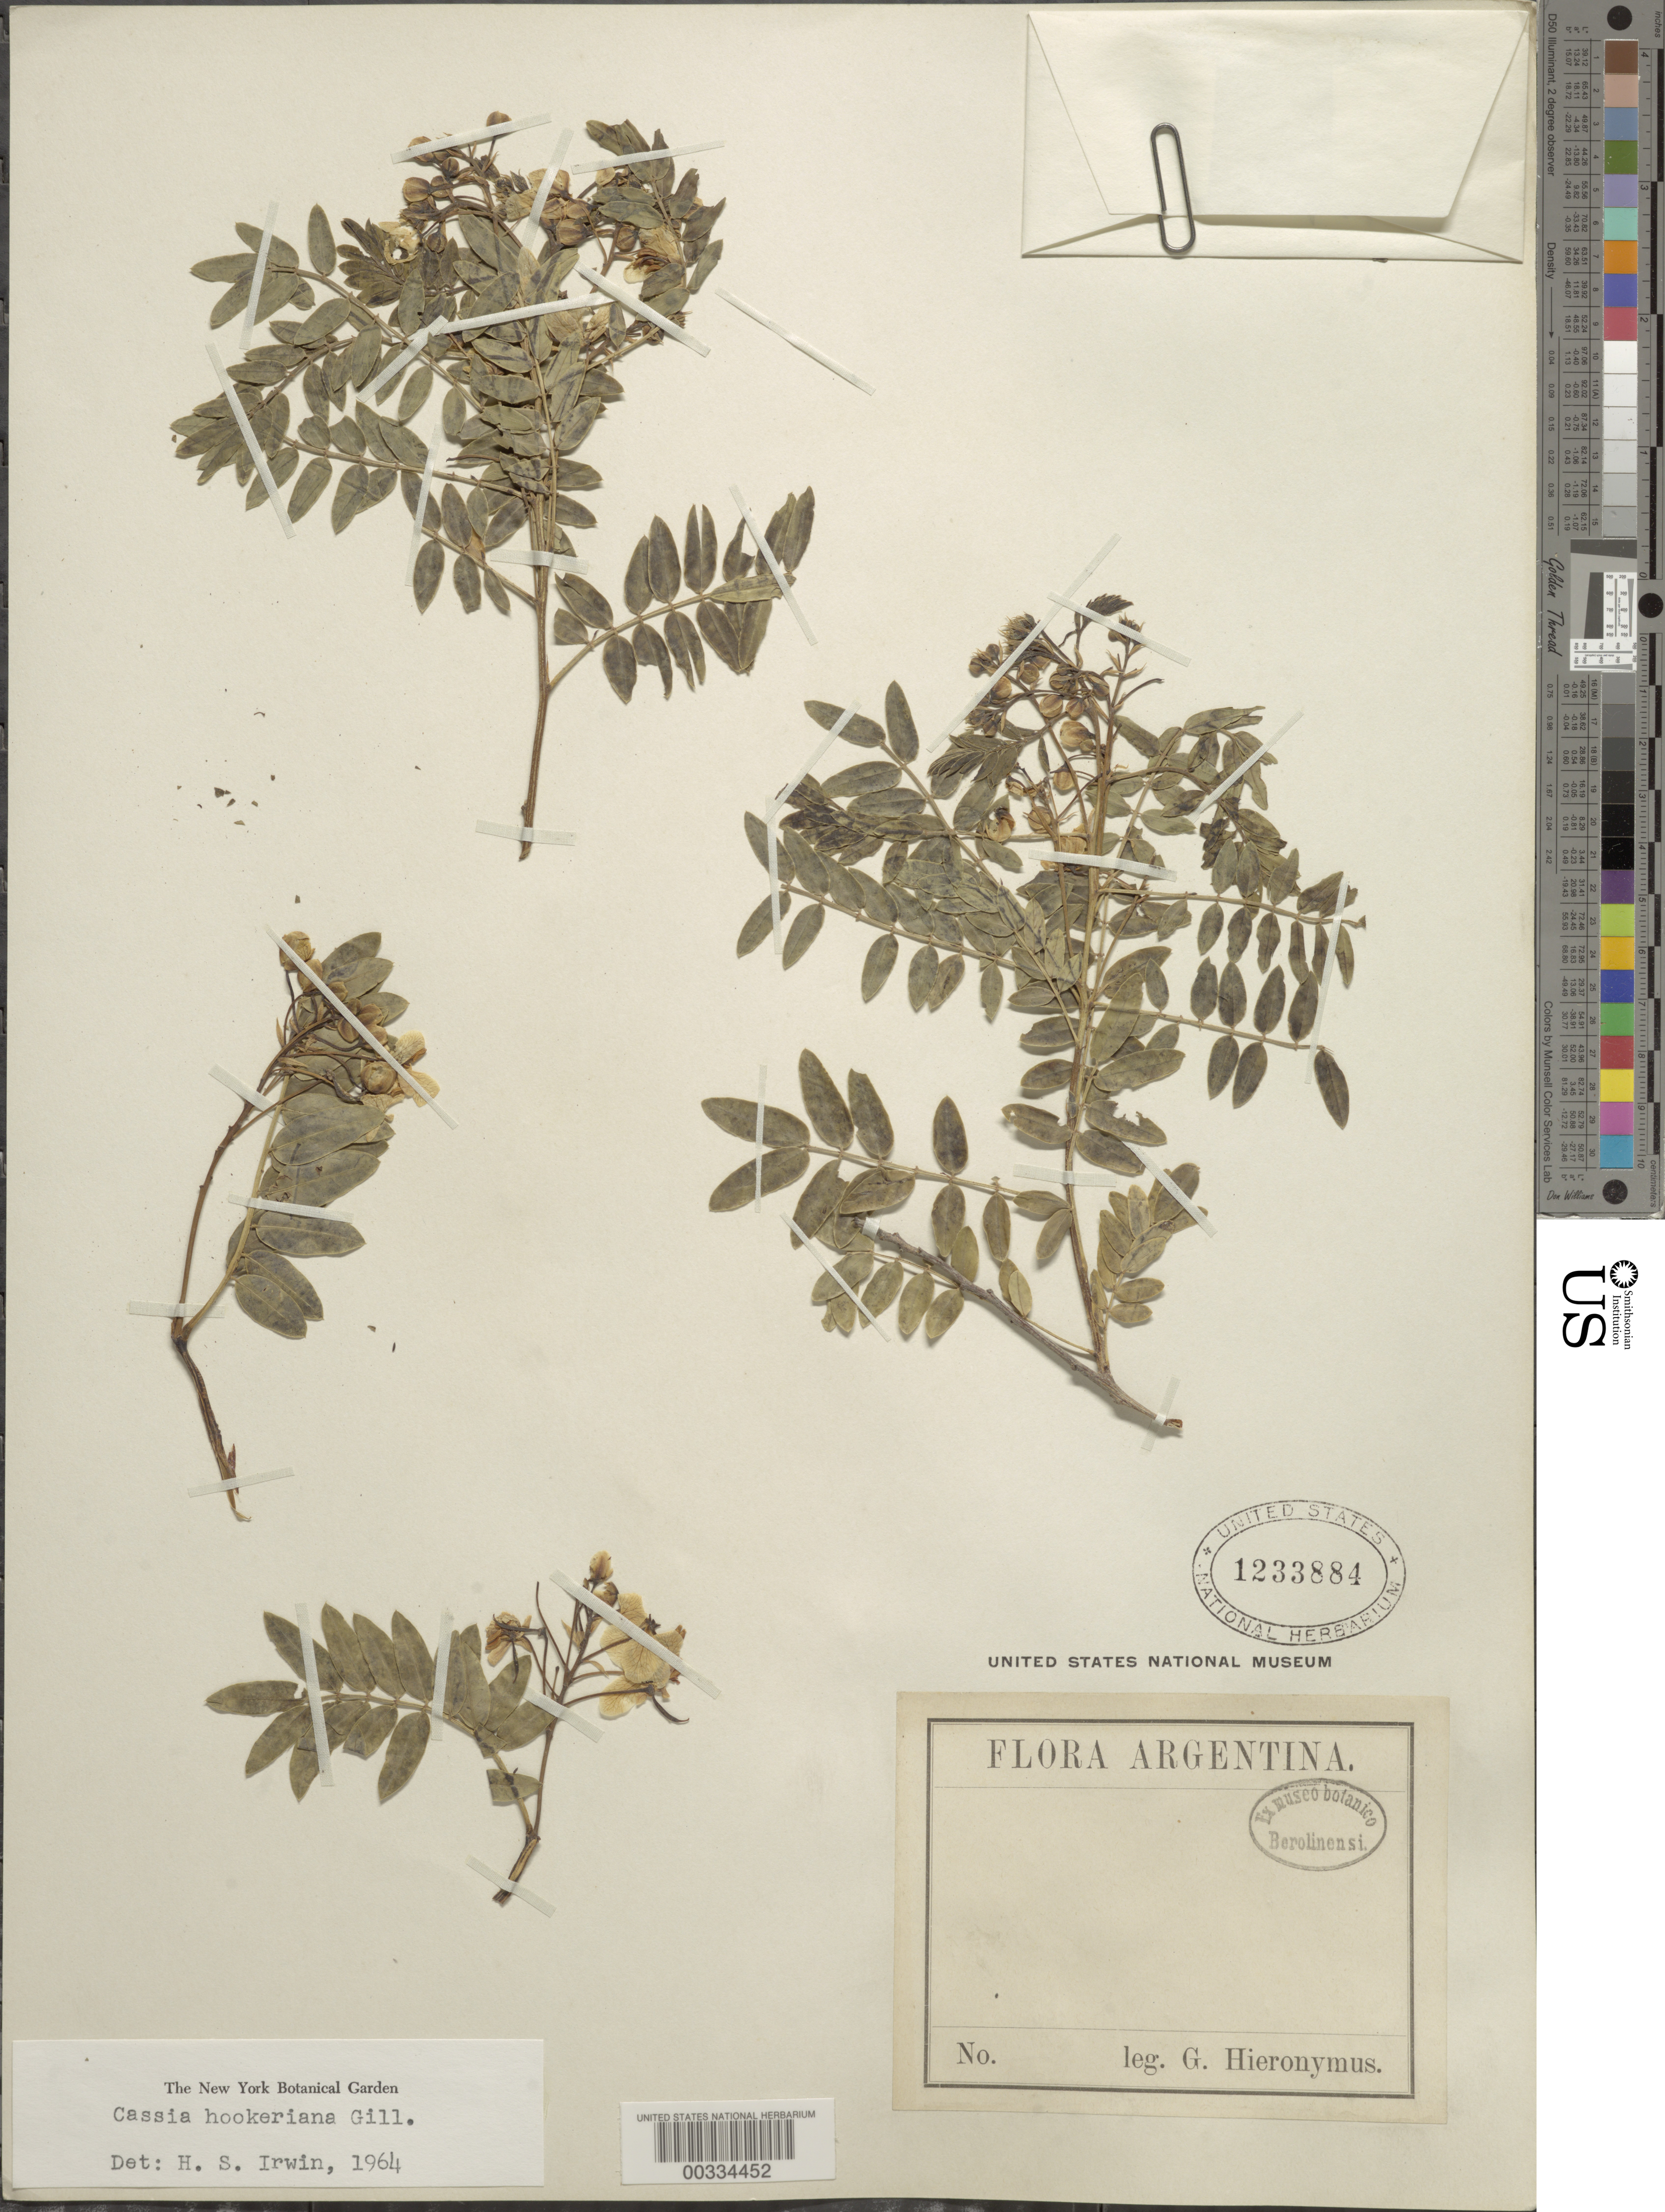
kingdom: Plantae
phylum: Tracheophyta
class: Magnoliopsida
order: Fabales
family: Fabaceae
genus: Senna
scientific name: Senna hookeriana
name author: Vatke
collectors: G. H. Hieronymus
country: Argentina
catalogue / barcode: US 1233884